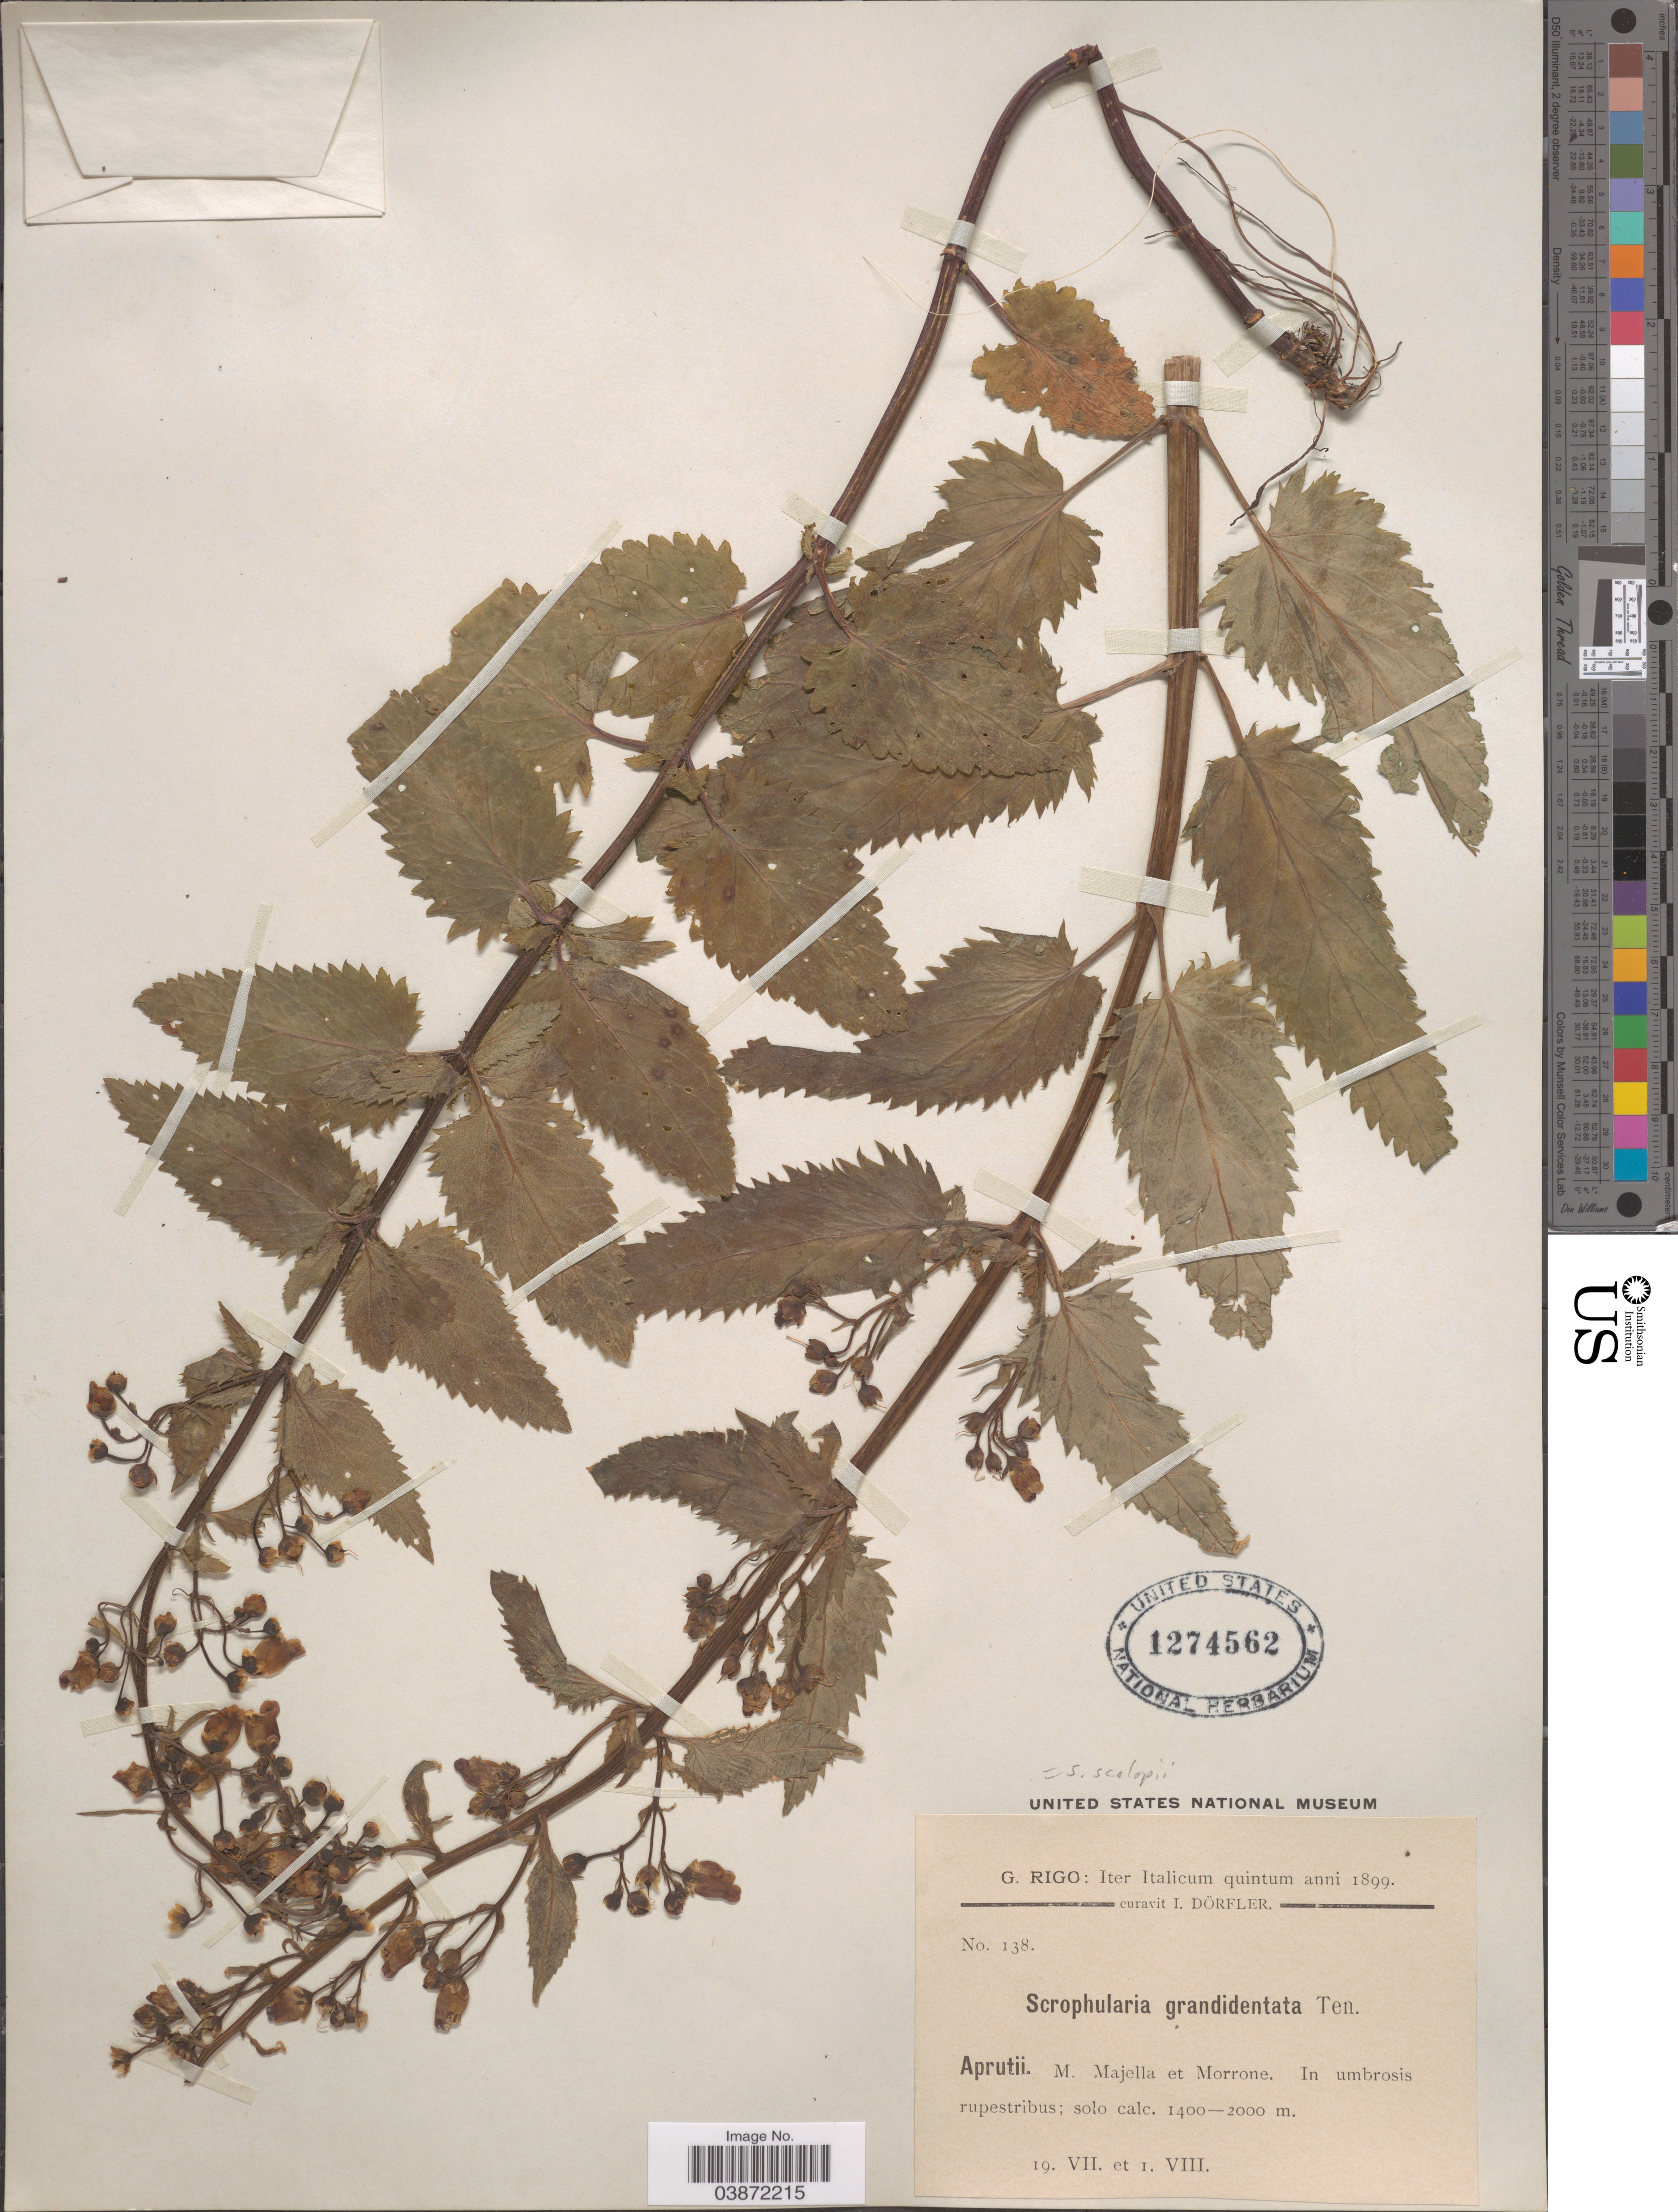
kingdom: Plantae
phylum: Tracheophyta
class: Magnoliopsida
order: Lamiales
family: Scrophulariaceae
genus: Scrophularia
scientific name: Scrophularia scopolii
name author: Hoppe ex Pers.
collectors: G. Rigo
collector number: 138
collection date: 1899-07-19/1899-08-01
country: Italy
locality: Aprutii. M. Majella et Morrone. In umbrosis rupestribus.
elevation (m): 1400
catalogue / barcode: US 1274562